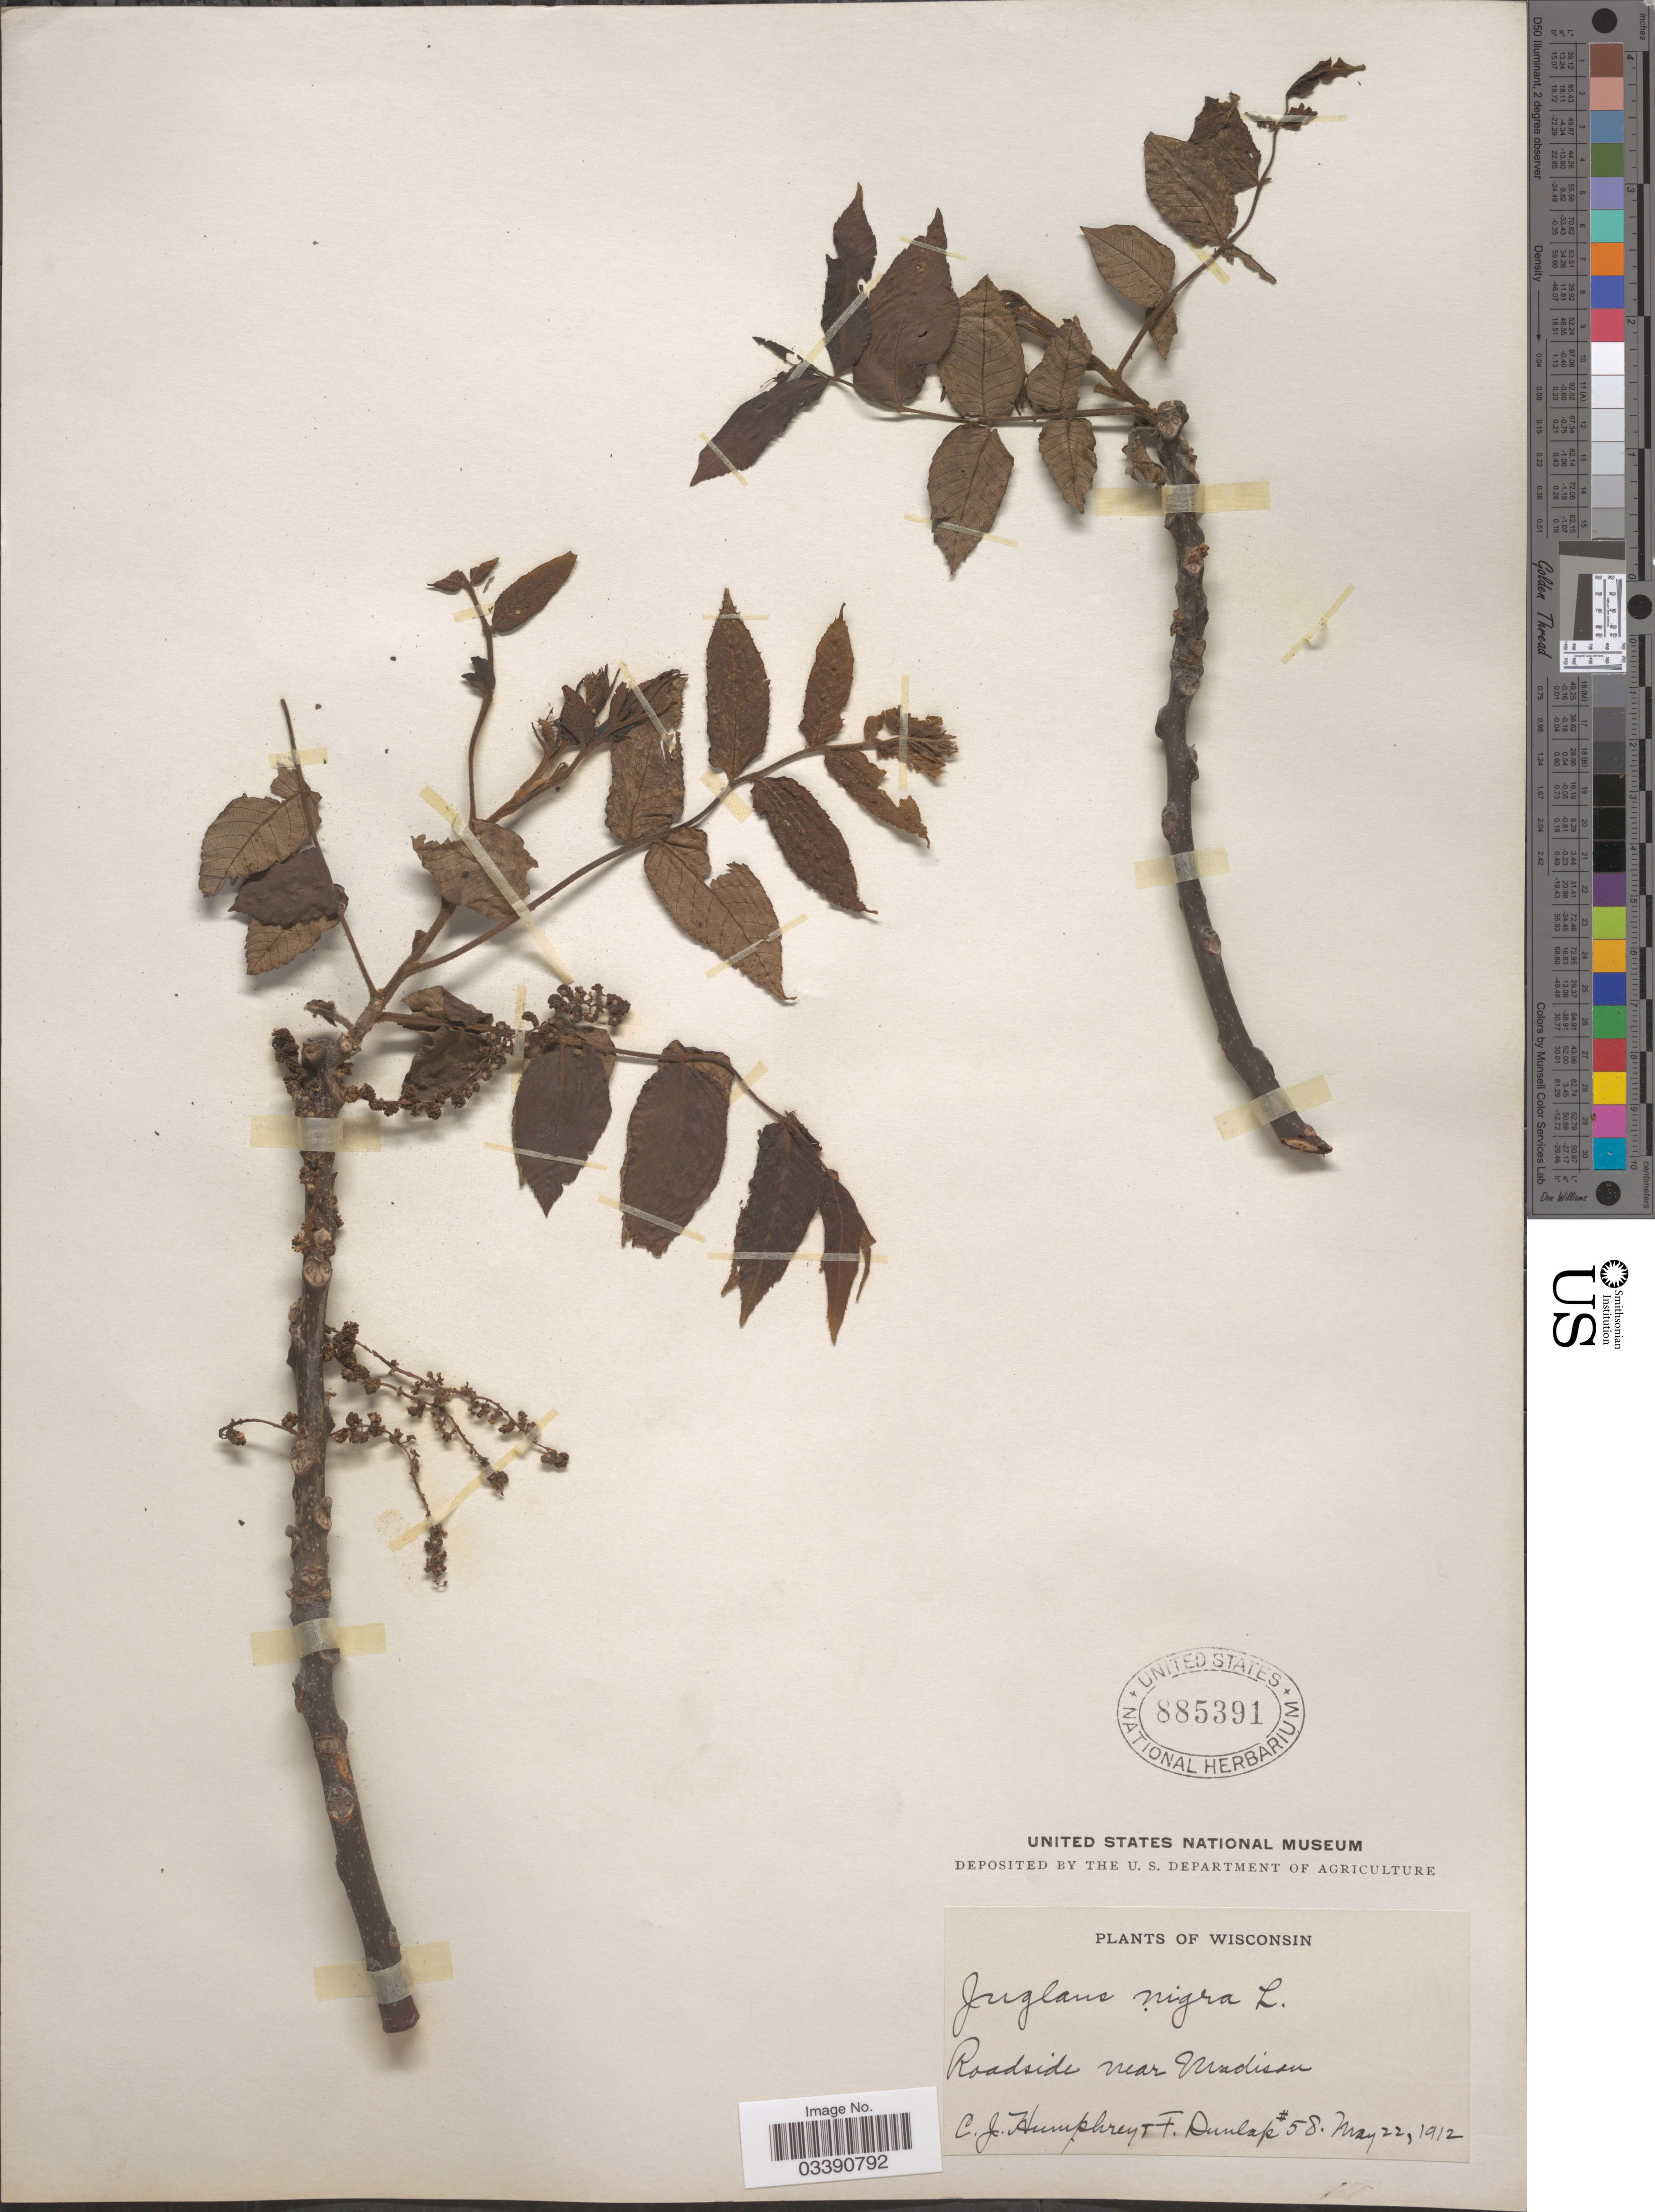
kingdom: Plantae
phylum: Tracheophyta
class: Magnoliopsida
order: Fagales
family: Juglandaceae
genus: Juglans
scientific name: Juglans nigra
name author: L.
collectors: C. Humphrey & F. Dunlap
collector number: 58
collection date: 1912-05-22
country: United States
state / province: Wisconsin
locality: Roadside near Madison.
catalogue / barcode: US 885391